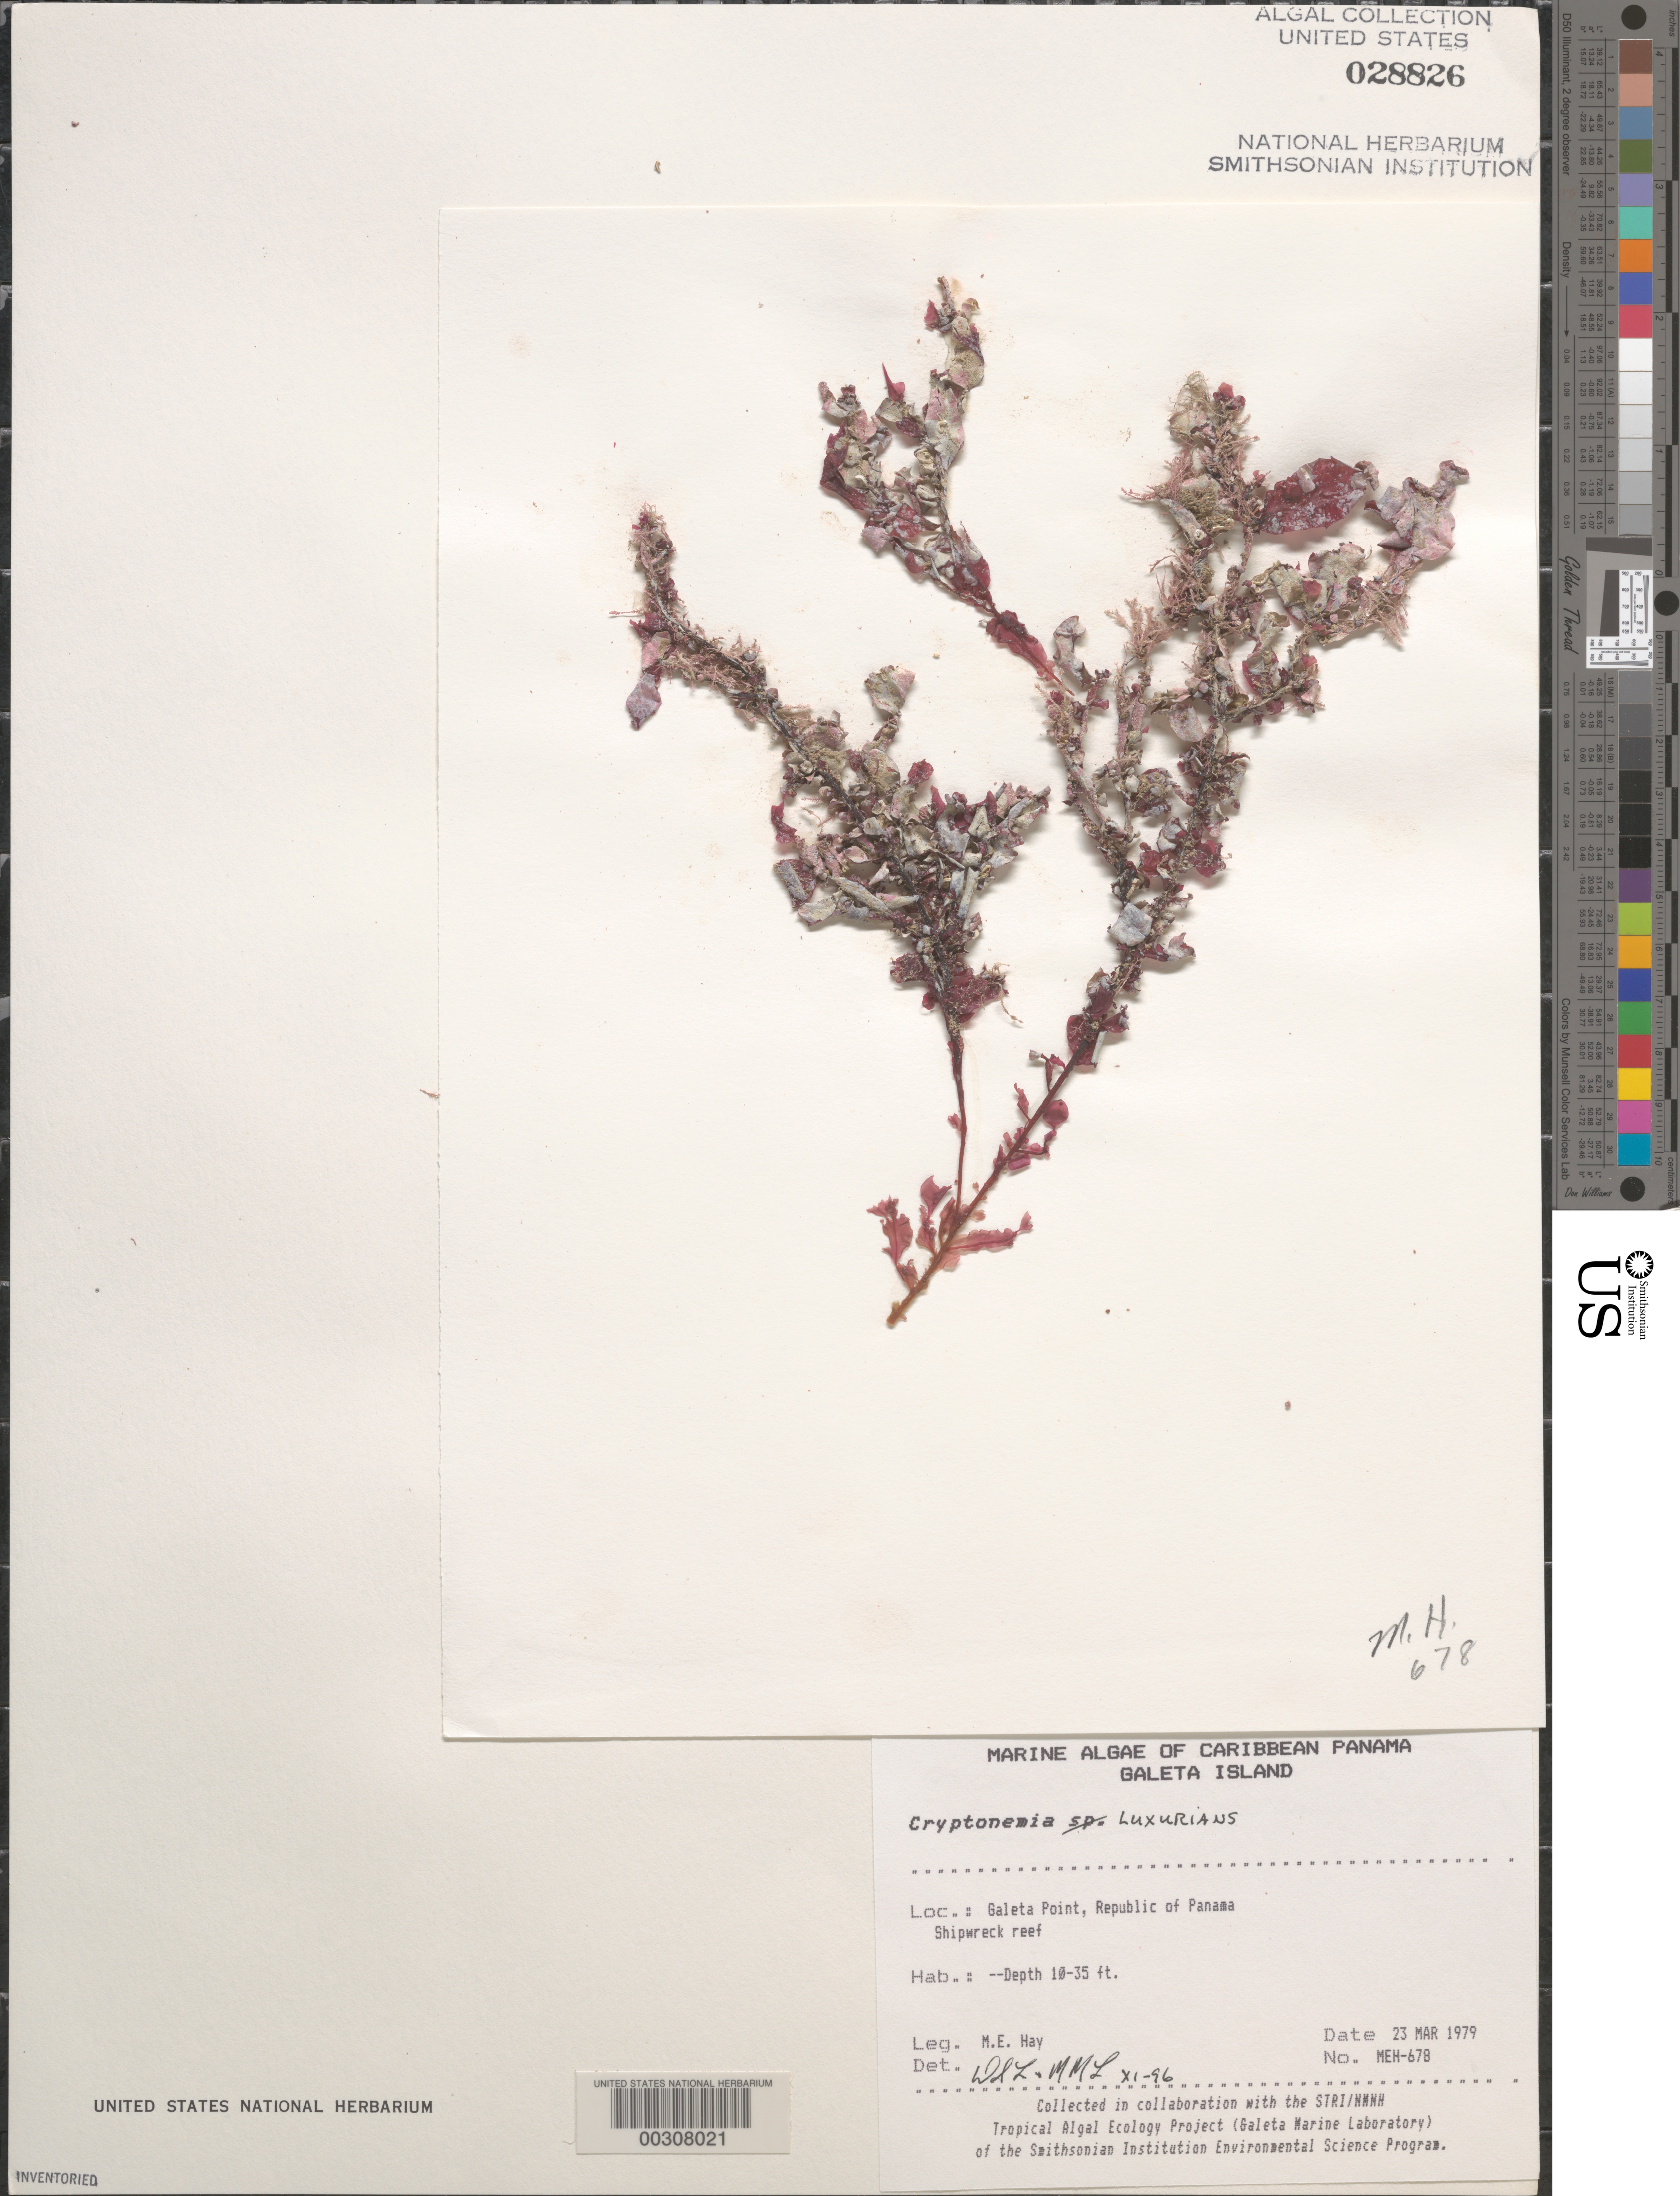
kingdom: Plantae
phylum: Rhodophyta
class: Florideophyceae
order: Halymeniales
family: Halymeniaceae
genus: Cryptonemia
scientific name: Cryptonemia seminervis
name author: (C. Agardh) J. Agardh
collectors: M. E. Hay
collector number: MEH-678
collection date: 1979-03-23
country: Panama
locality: Caribbean Panama. Galeta Island. Galeta Point, Republic of Panama. Shipwreck reef.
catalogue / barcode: US 28826